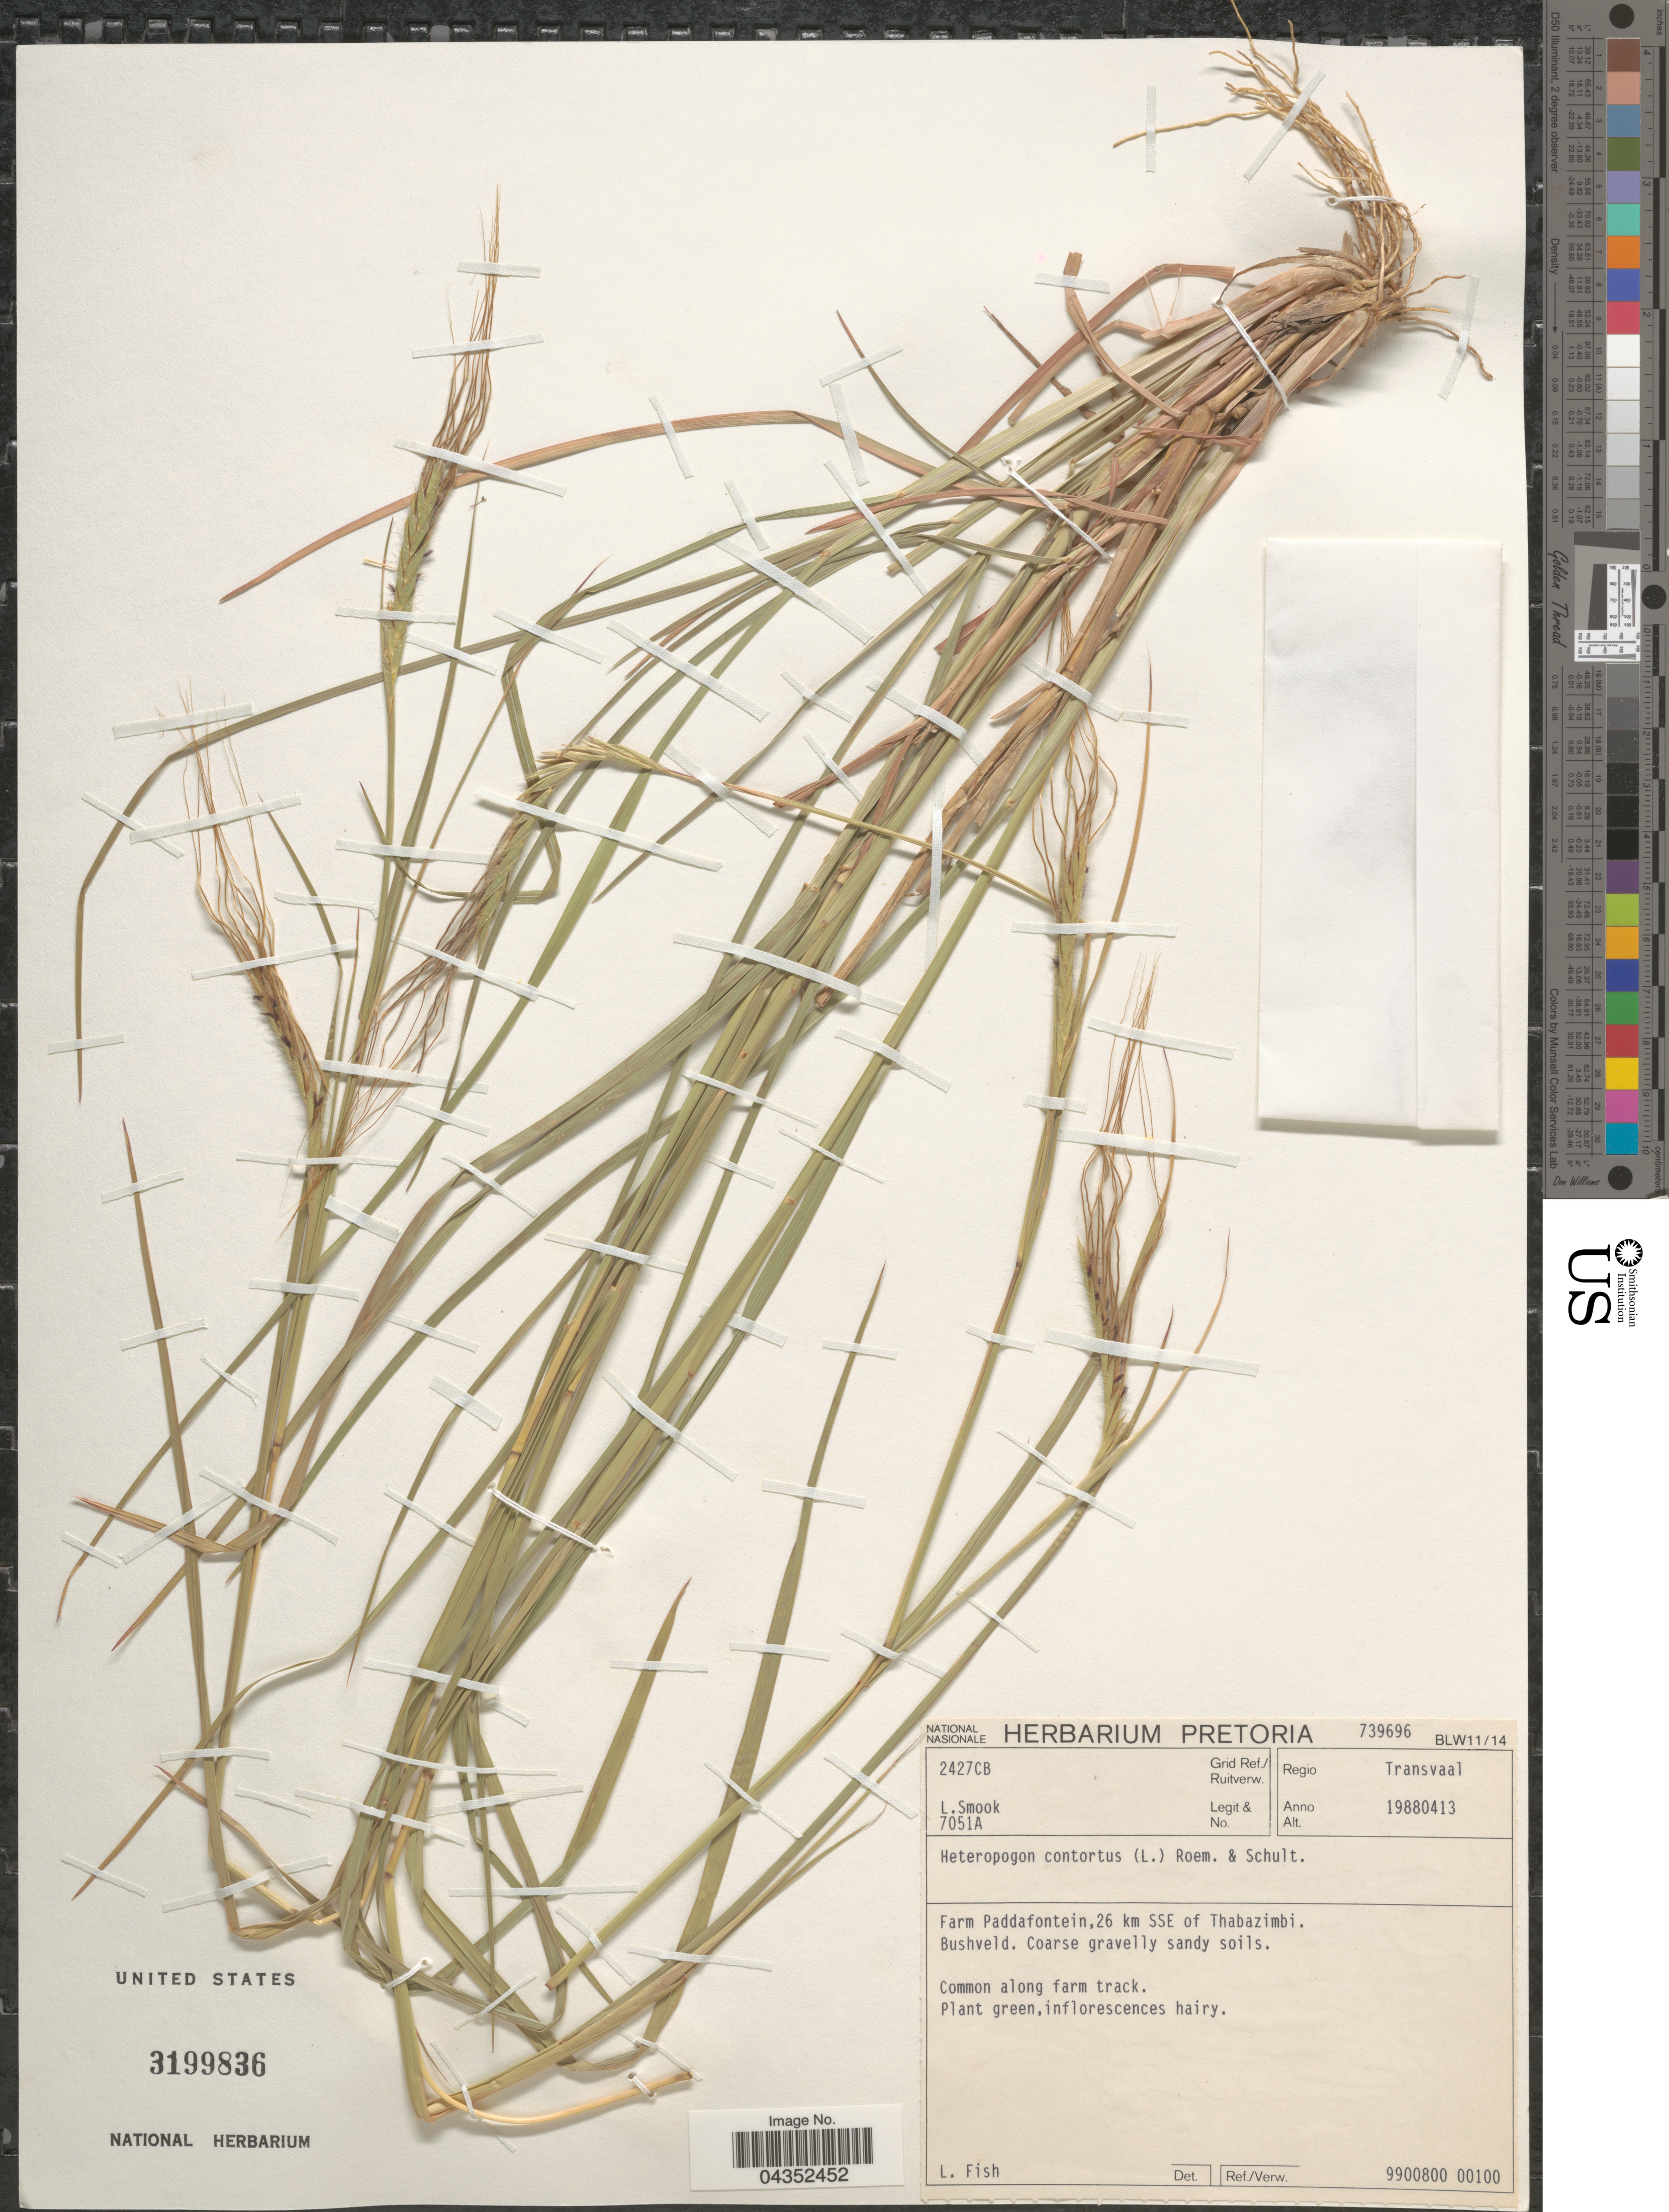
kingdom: Plantae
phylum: Tracheophyta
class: Liliopsida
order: Poales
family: Poaceae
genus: Heteropogon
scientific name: Heteropogon contortus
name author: (L.) P. Beauv. ex Roem. & Schult.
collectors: L. Smook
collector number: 7051A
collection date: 1988-04-13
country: South Africa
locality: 2427CB Grid Ref./Ruitverw. Regio Transvaal. Farm Paddafontein, 26 km SSE of Thabazimbi. Bushveld.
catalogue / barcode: US 3199836